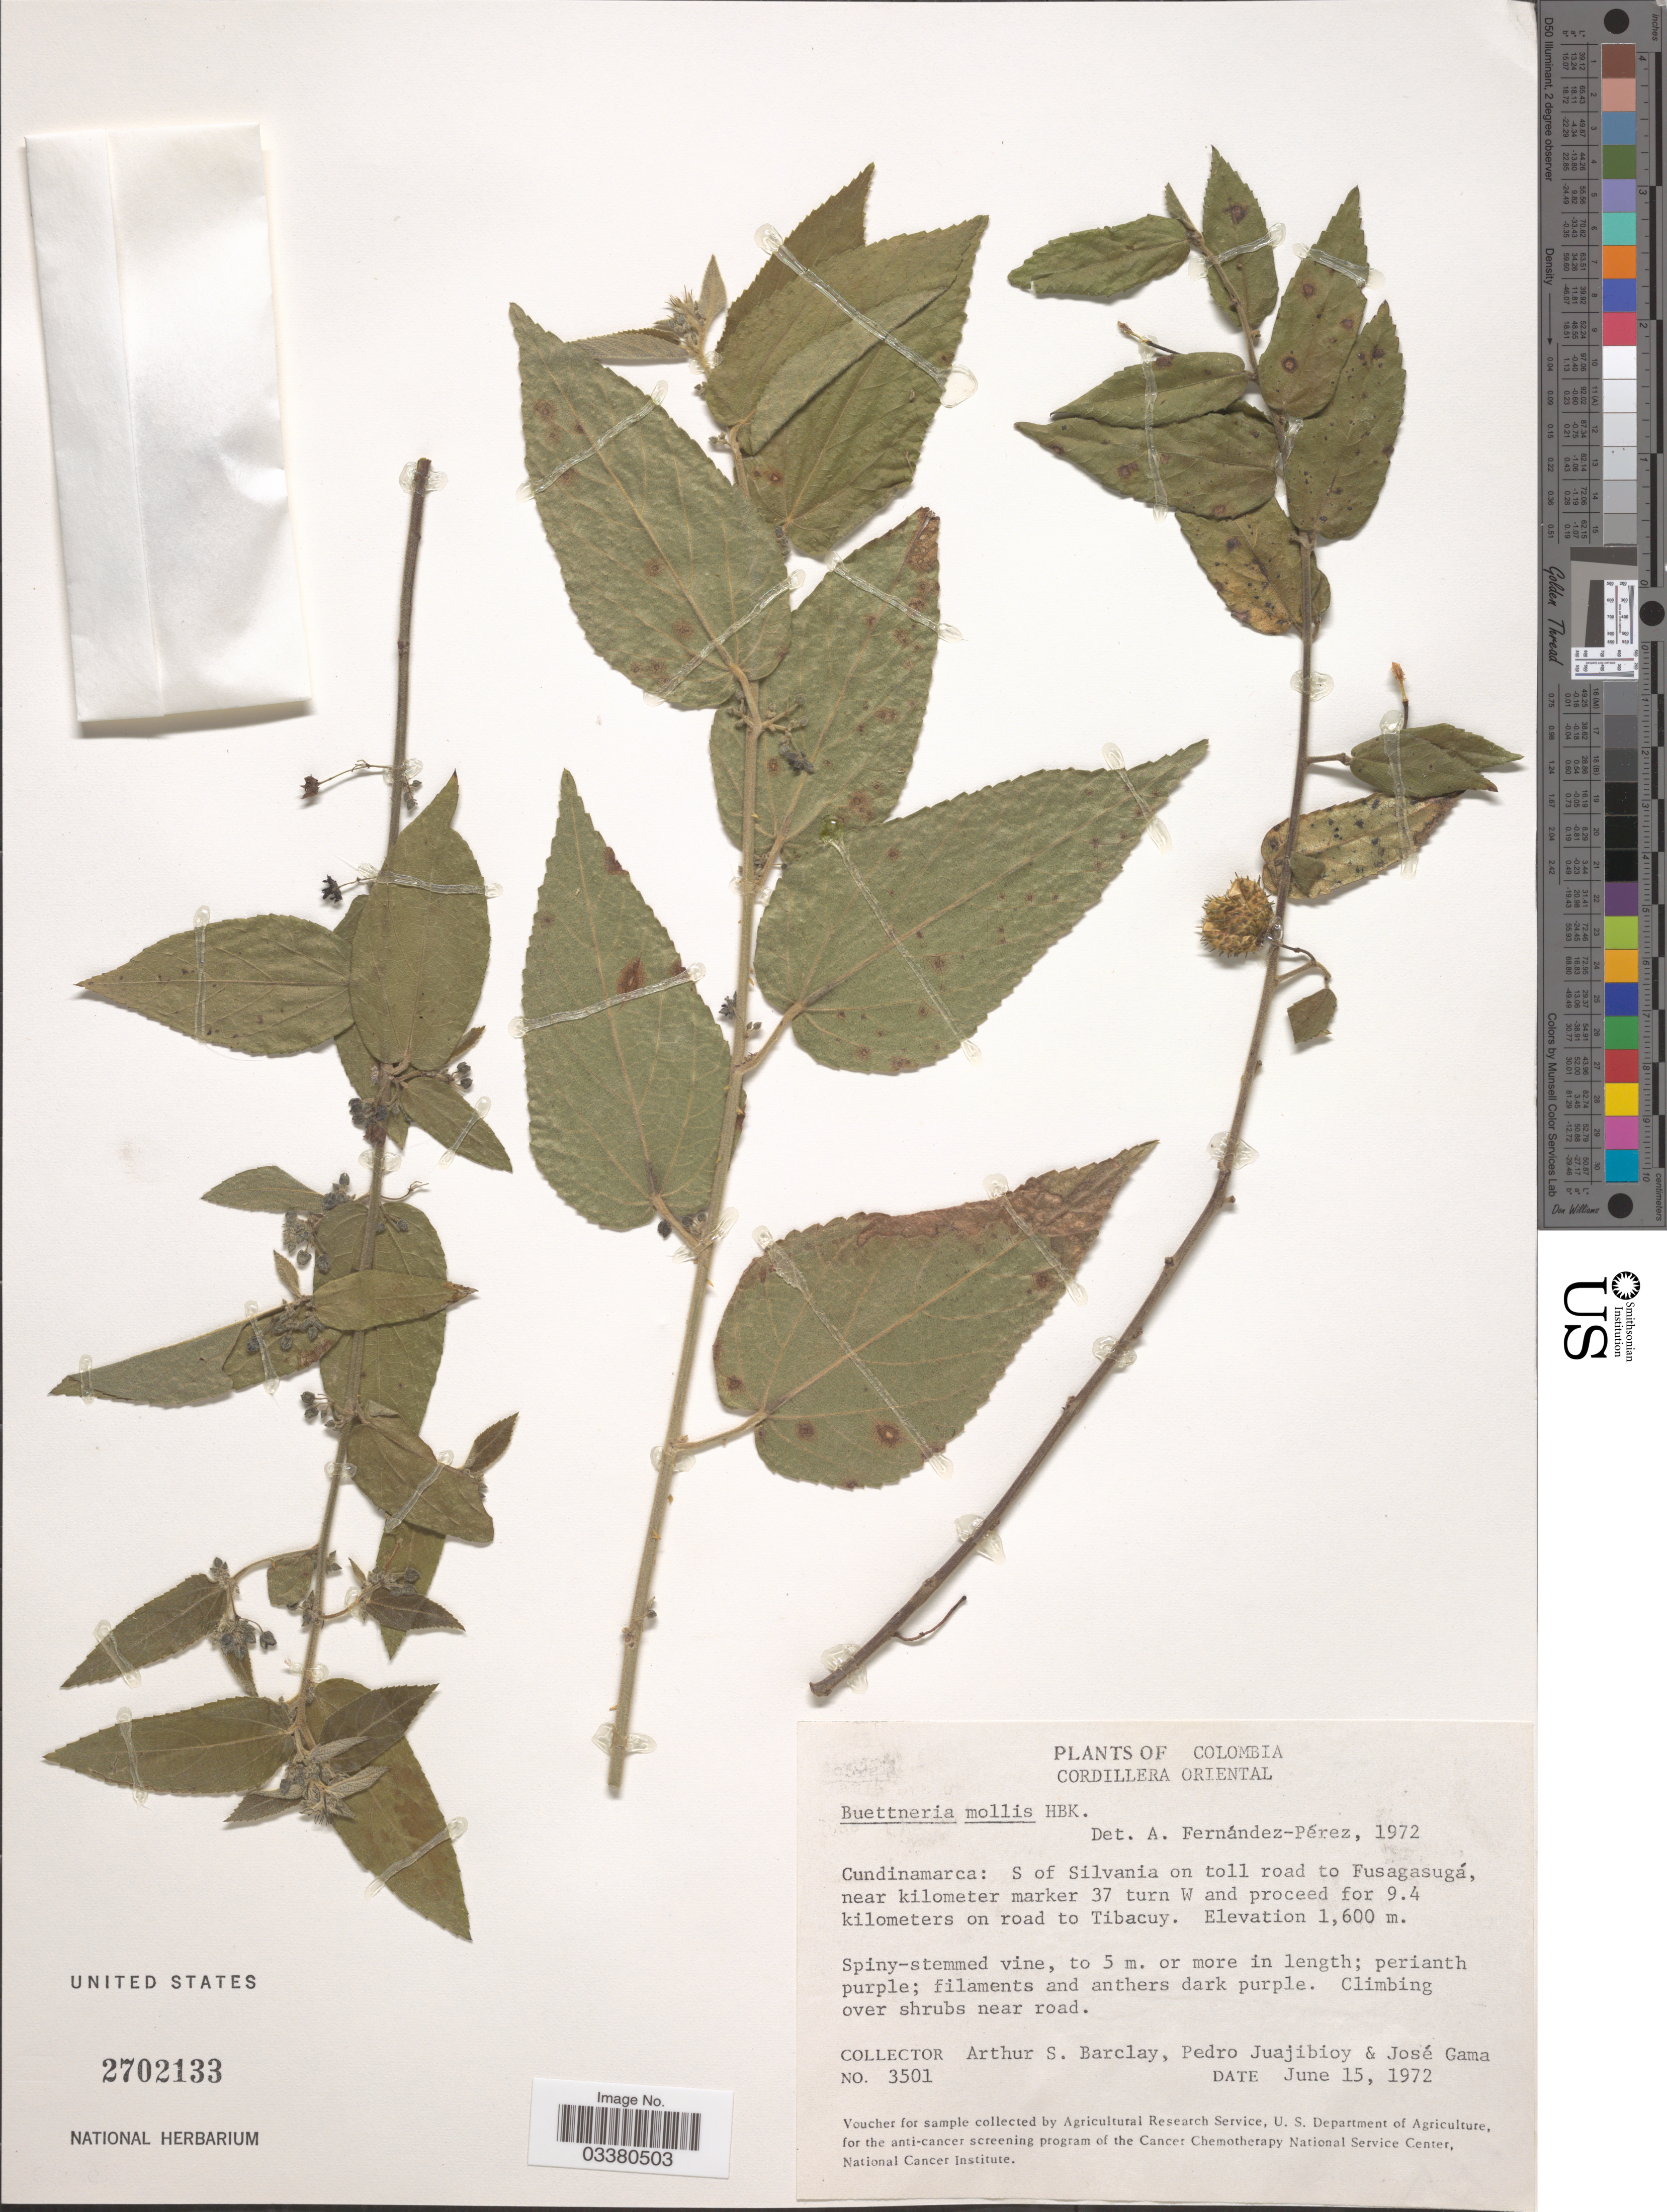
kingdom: Plantae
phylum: Tracheophyta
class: Magnoliopsida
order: Malvales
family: Malvaceae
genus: Byttneria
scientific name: Byttneria mollis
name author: Kunth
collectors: A. S. Barclay, P. Juajibioy & J. Gama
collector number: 3501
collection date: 1972-06-15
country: Colombia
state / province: Cundinamarca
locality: Cordillera Oriental. S of Silvania on toll road to Fusagasugá, near kilometer marker 37 turn W and proceed for 9.4 kilometers on road to Tibacuy.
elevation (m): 1600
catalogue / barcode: US 2702133